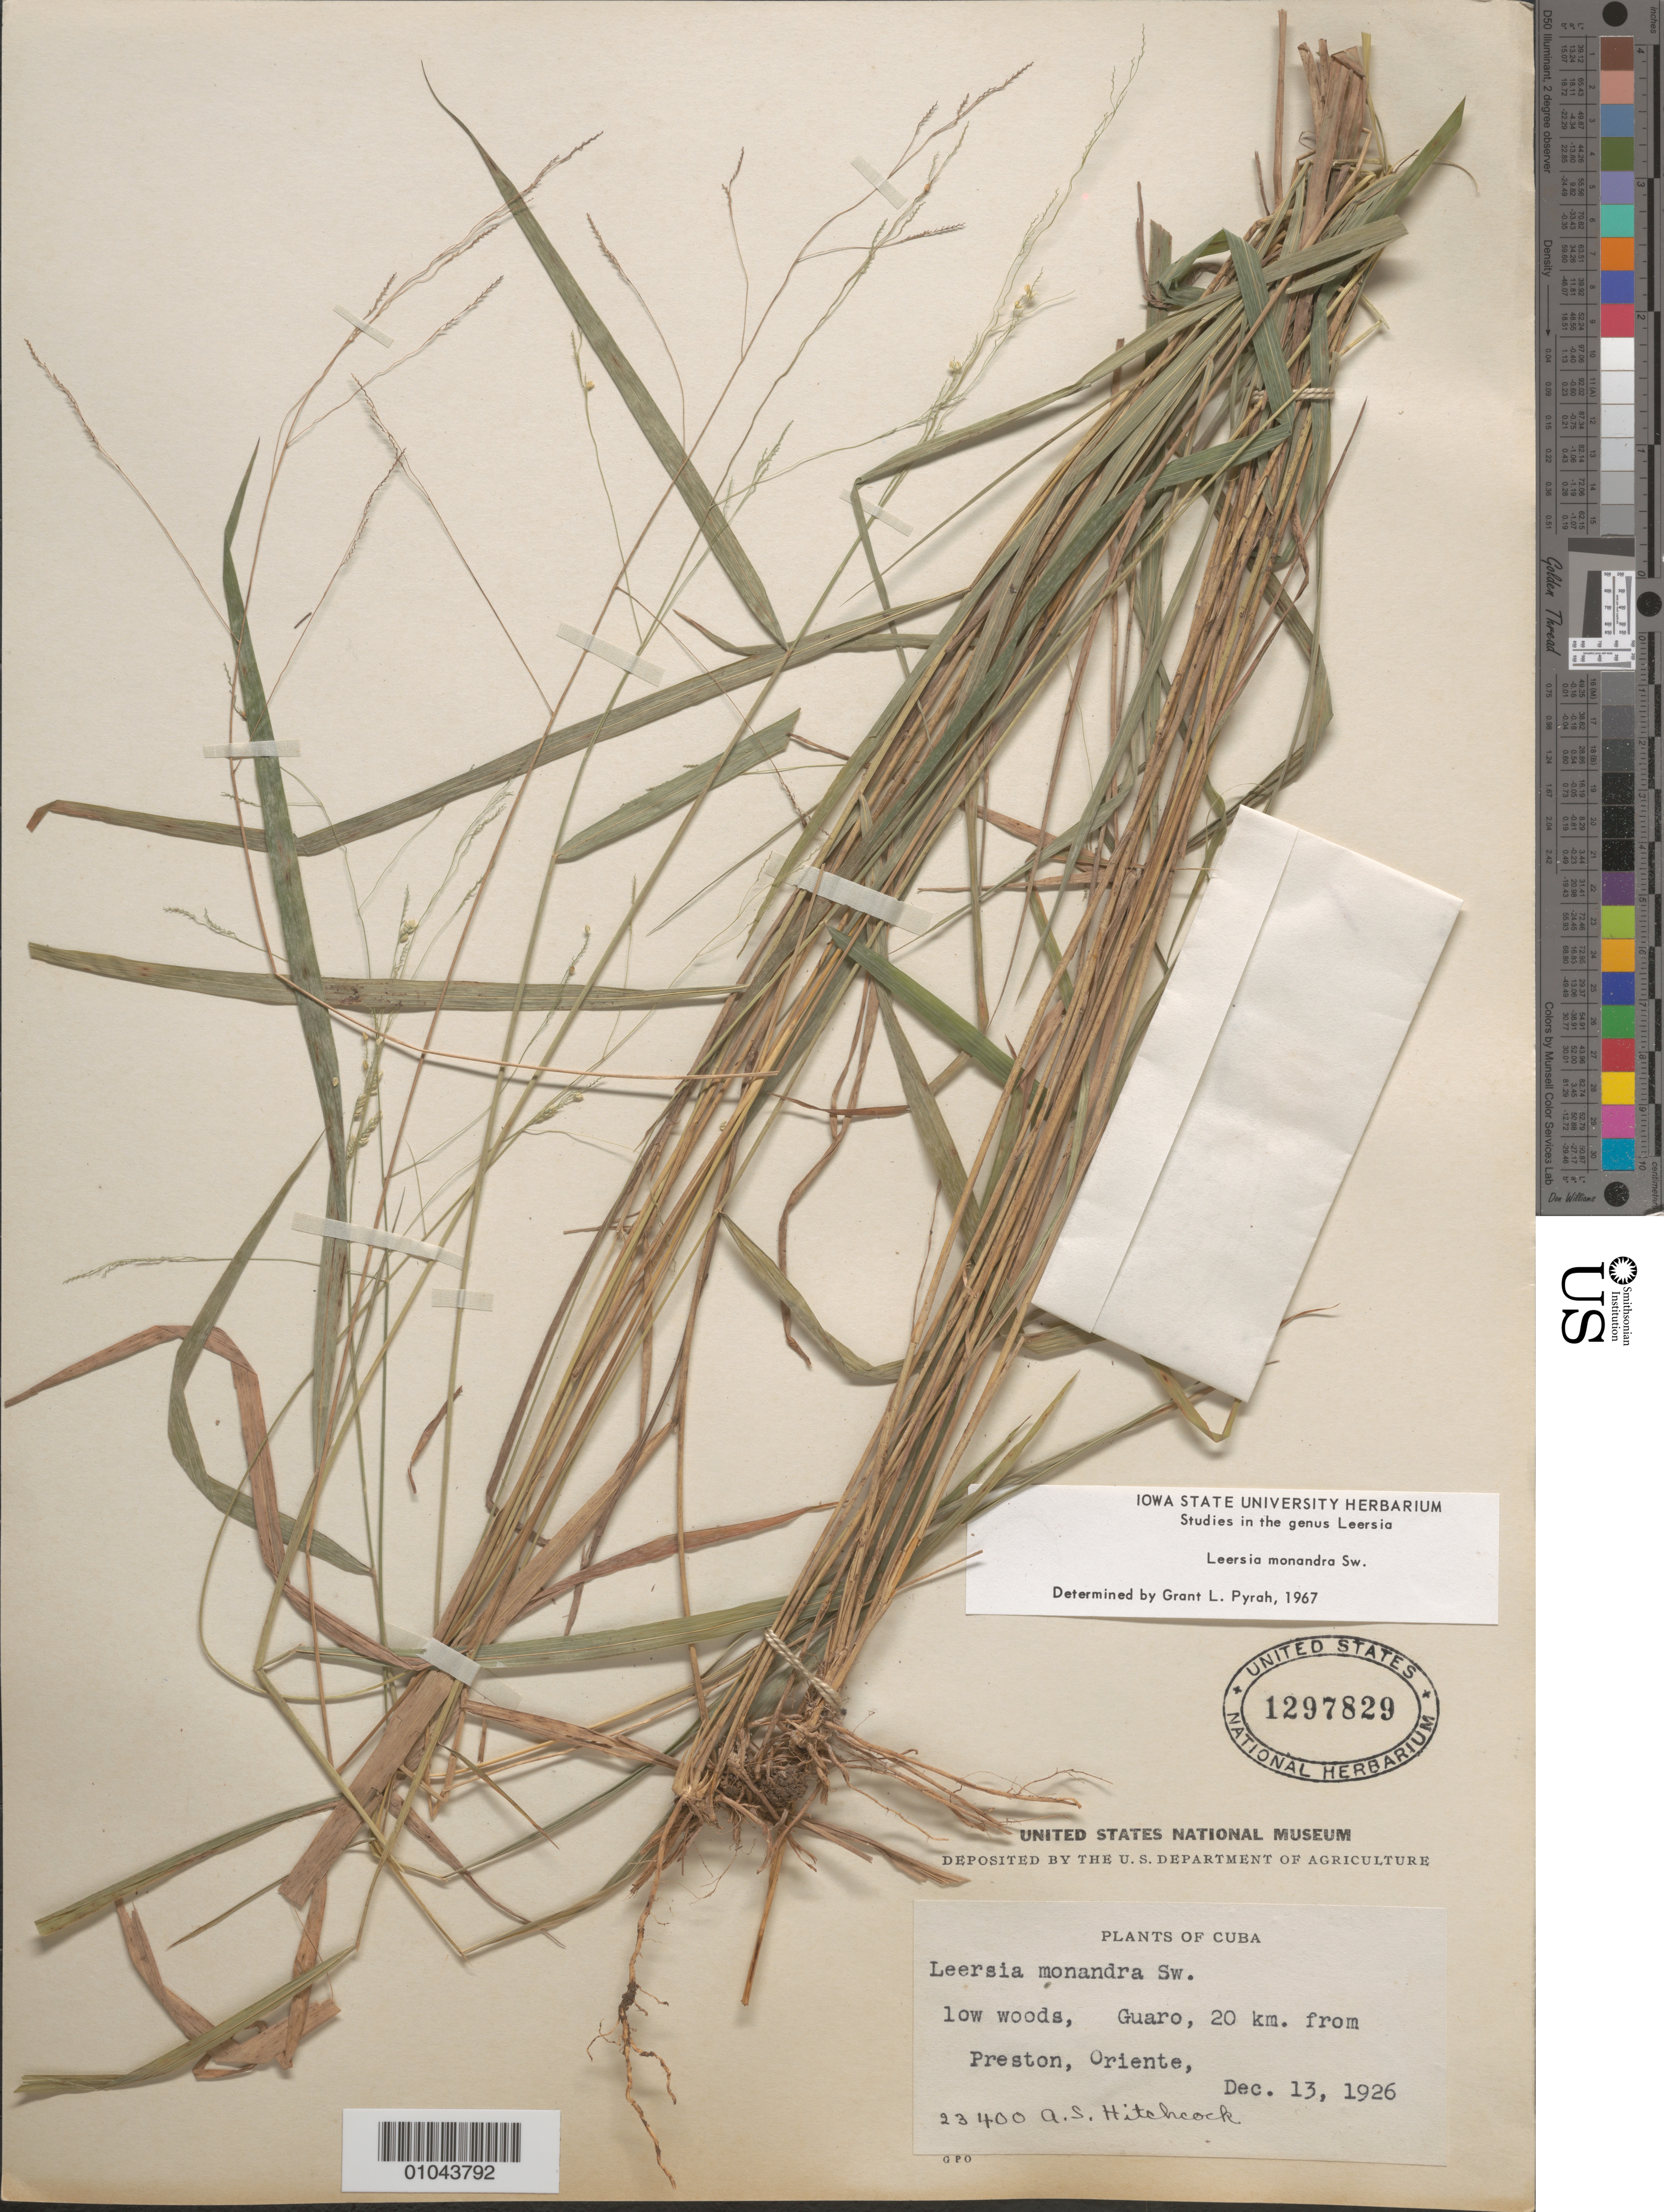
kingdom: Plantae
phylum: Tracheophyta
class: Liliopsida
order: Poales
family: Poaceae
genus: Leersia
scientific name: Leersia monandra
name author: Sw.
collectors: A. S. Hitchcock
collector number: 23400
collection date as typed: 13 Dec 1926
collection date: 1926-12-13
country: Cuba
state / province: Oriente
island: Cuba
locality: Guaro, 20 km from Preston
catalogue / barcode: US 1297829